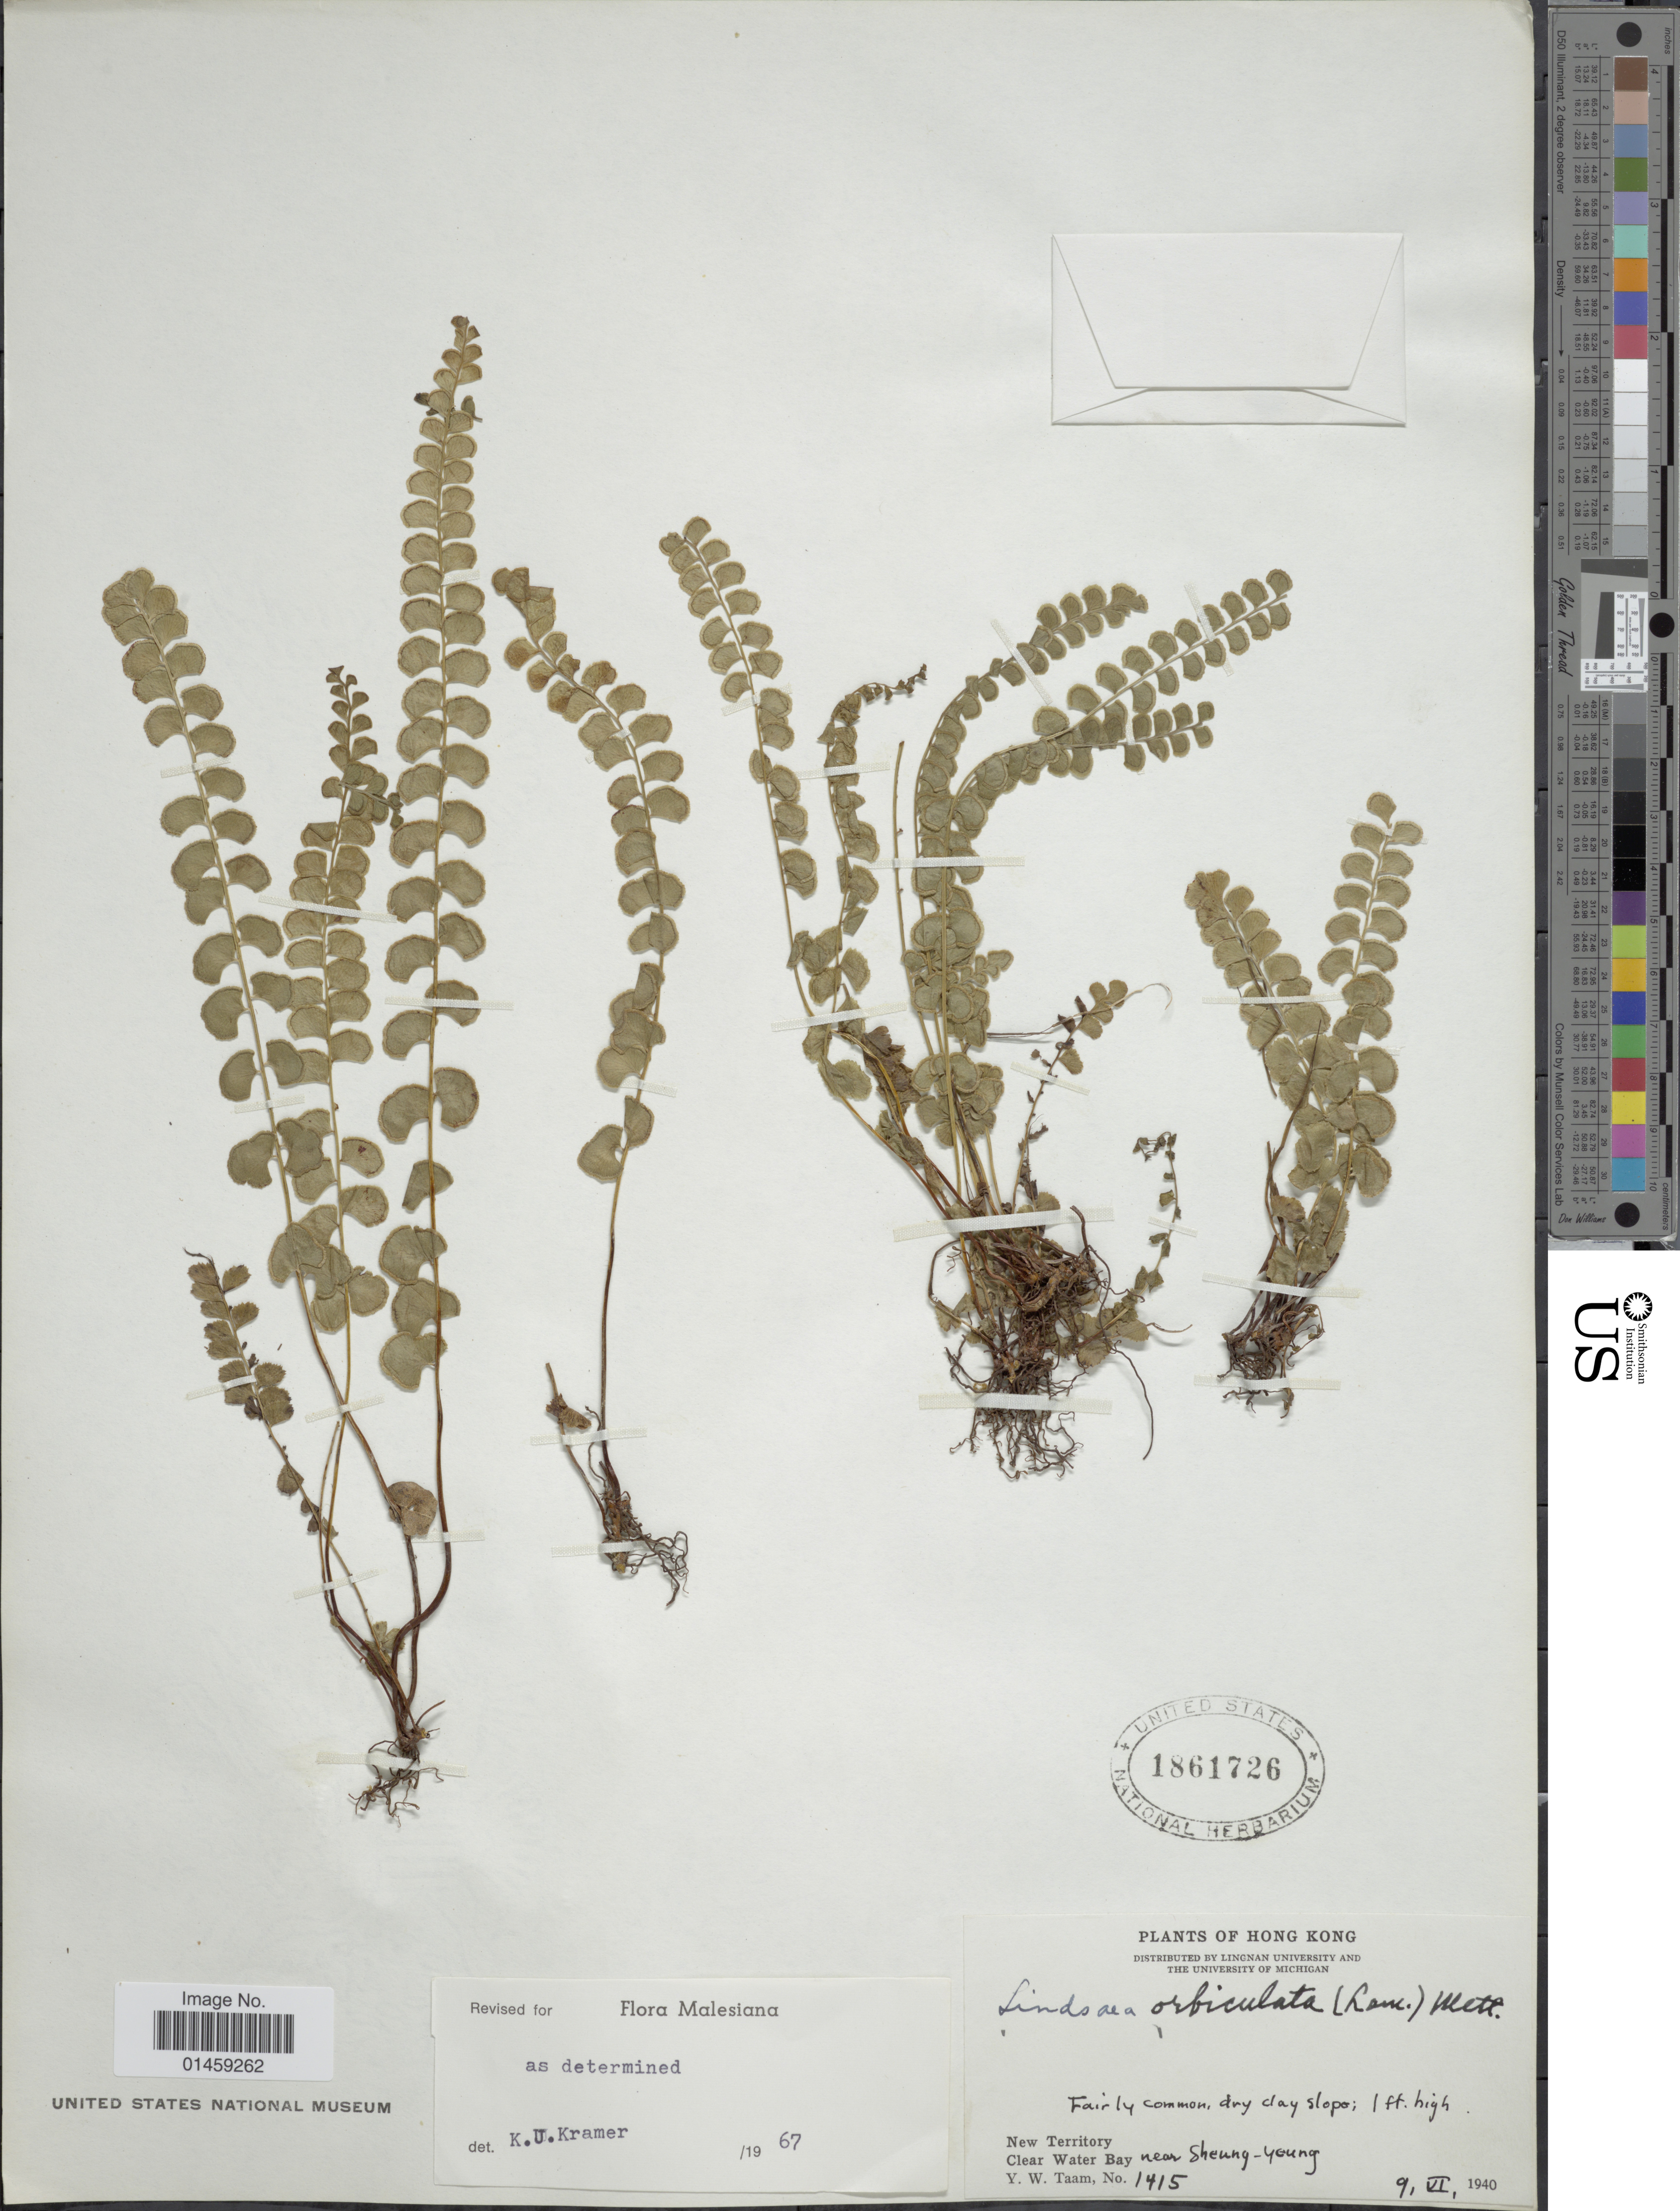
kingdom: Plantae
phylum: Tracheophyta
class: Polypodiopsida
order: Polypodiales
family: Lindsaeaceae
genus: Lindsaea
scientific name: Lindsaea orbiculata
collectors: Y. W. Taam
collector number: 1415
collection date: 1940-06-09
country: China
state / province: Hong Kong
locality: New Territory.Clear Water Bay near Sheung-young.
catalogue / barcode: US 1861726